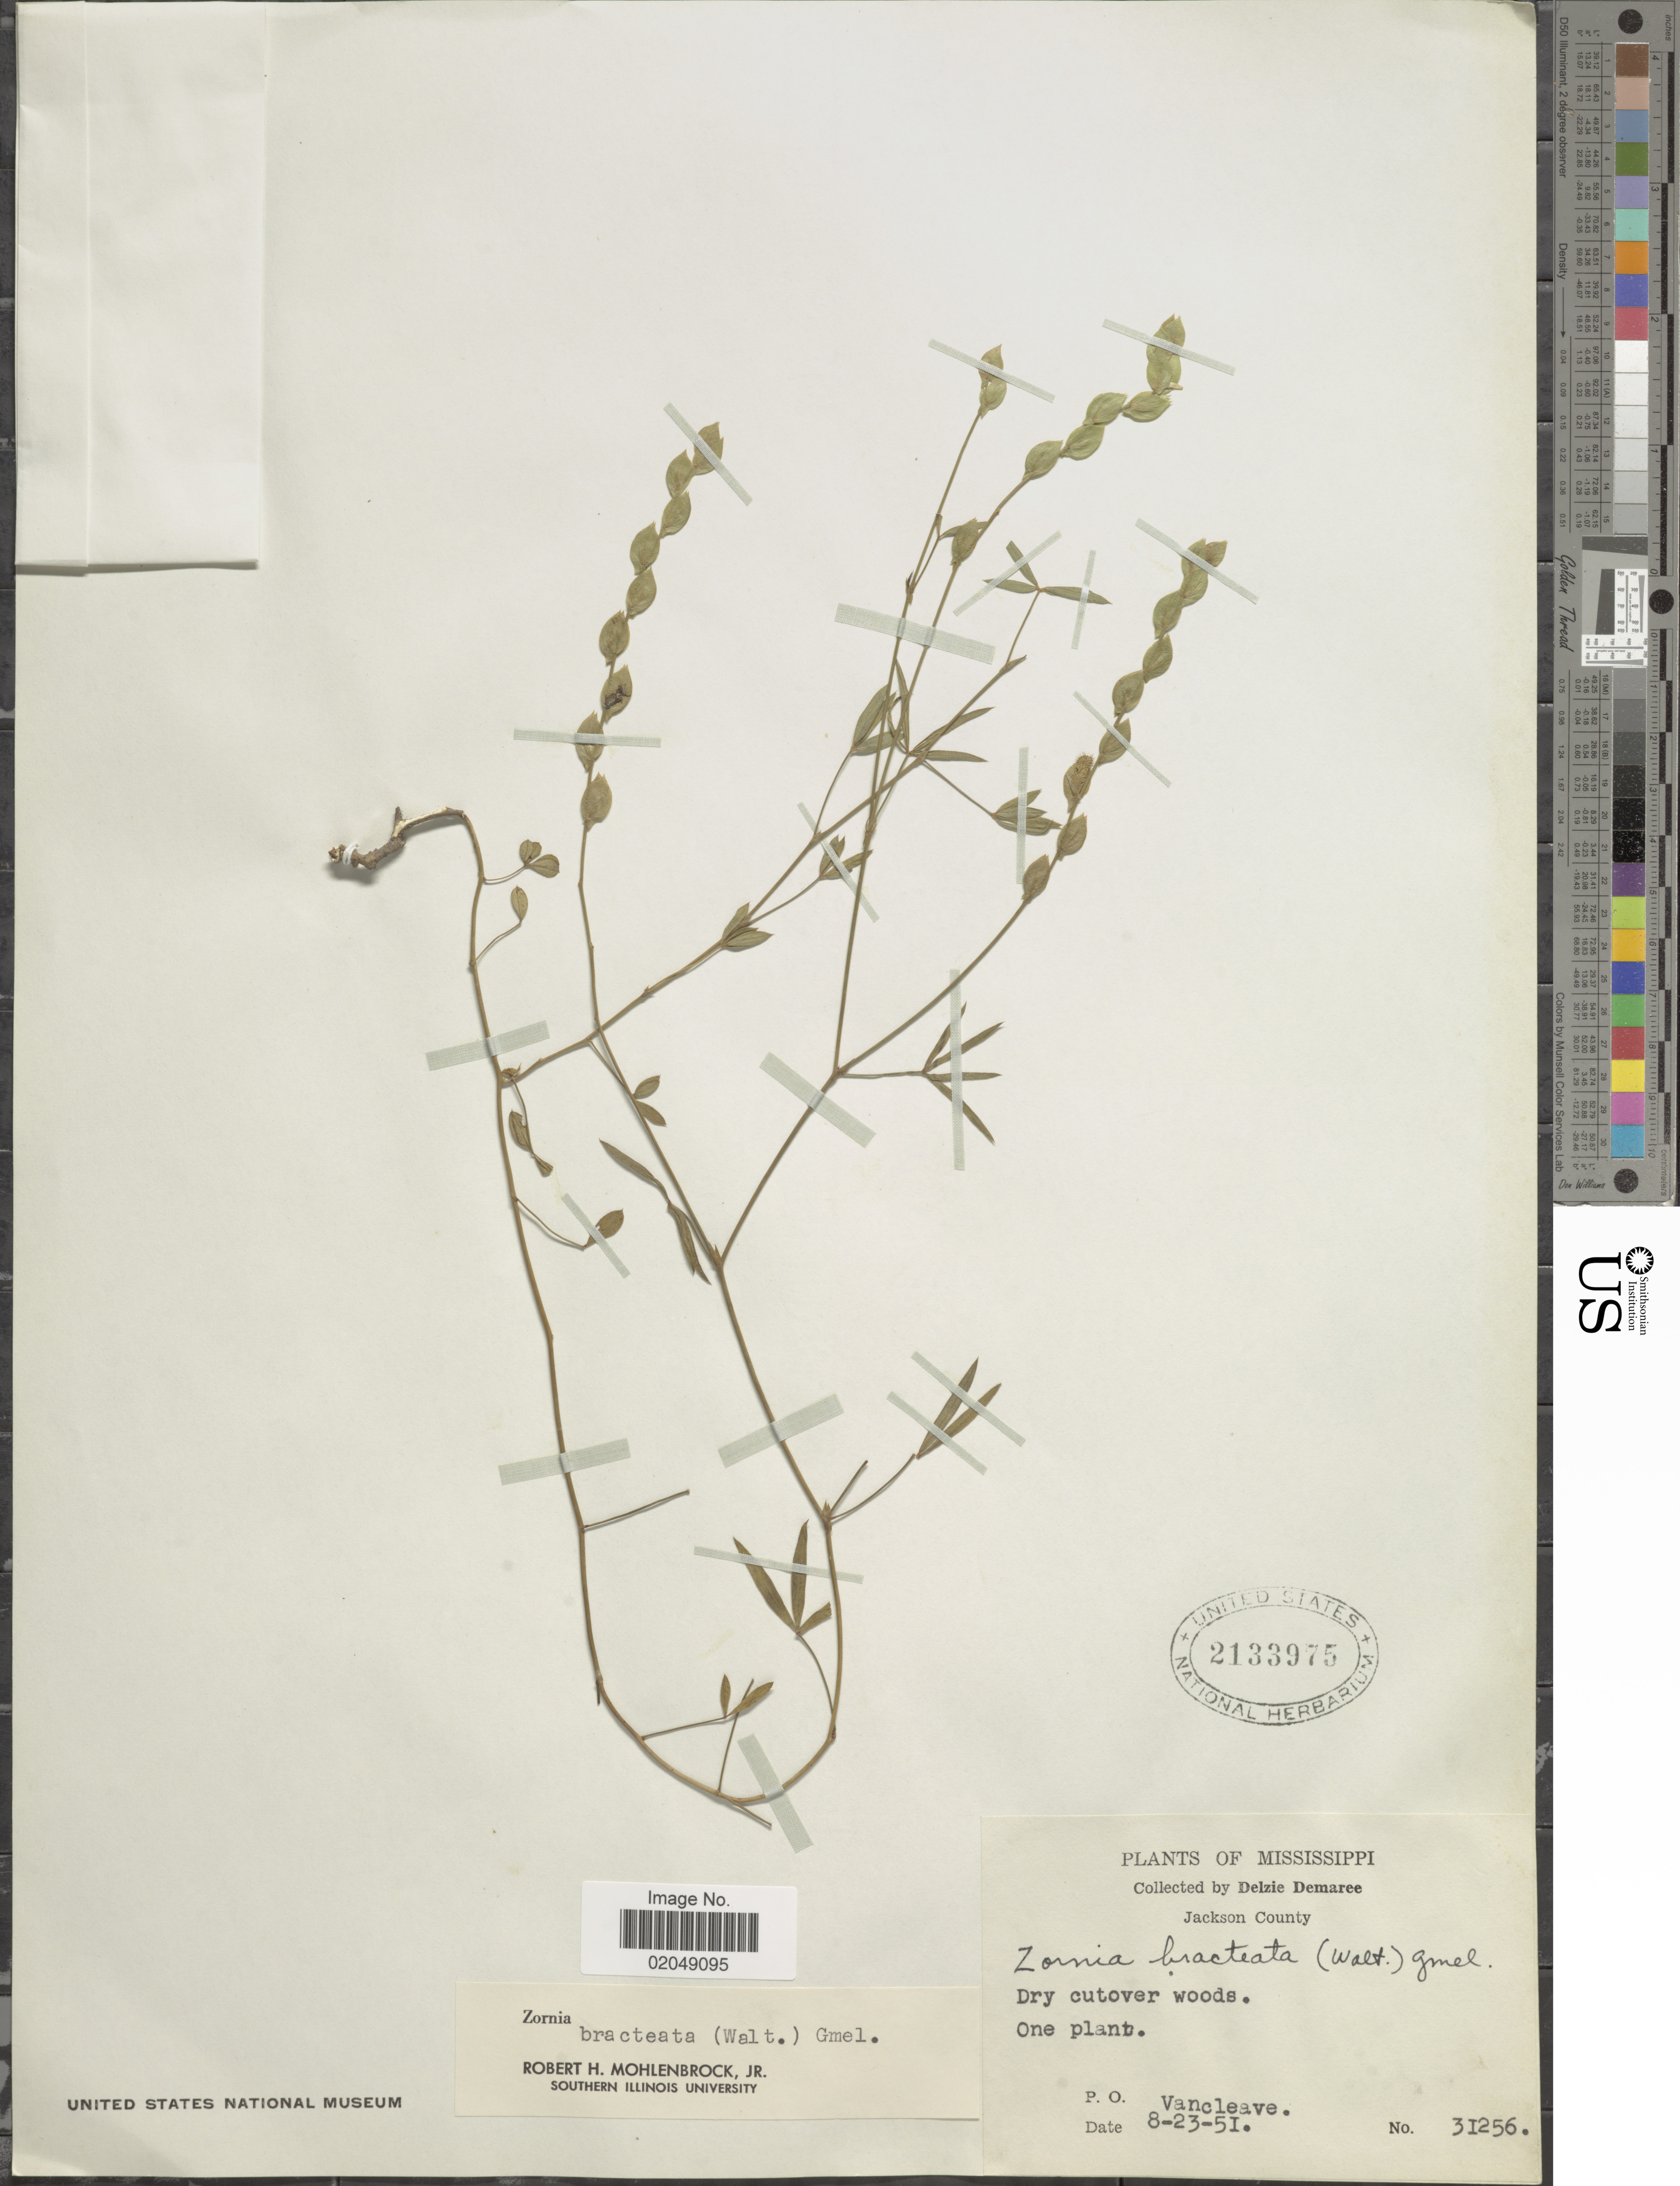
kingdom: Plantae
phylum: Tracheophyta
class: Magnoliopsida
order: Fabales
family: Fabaceae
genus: Zornia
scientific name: Zornia bracteata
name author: J.F. Gmel.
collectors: D. Demaree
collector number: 31256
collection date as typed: Transcribed d/m/y: 23/8/51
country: United States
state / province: Mississippi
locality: Jackson County, P.O. Vancleave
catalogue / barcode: US 2133975